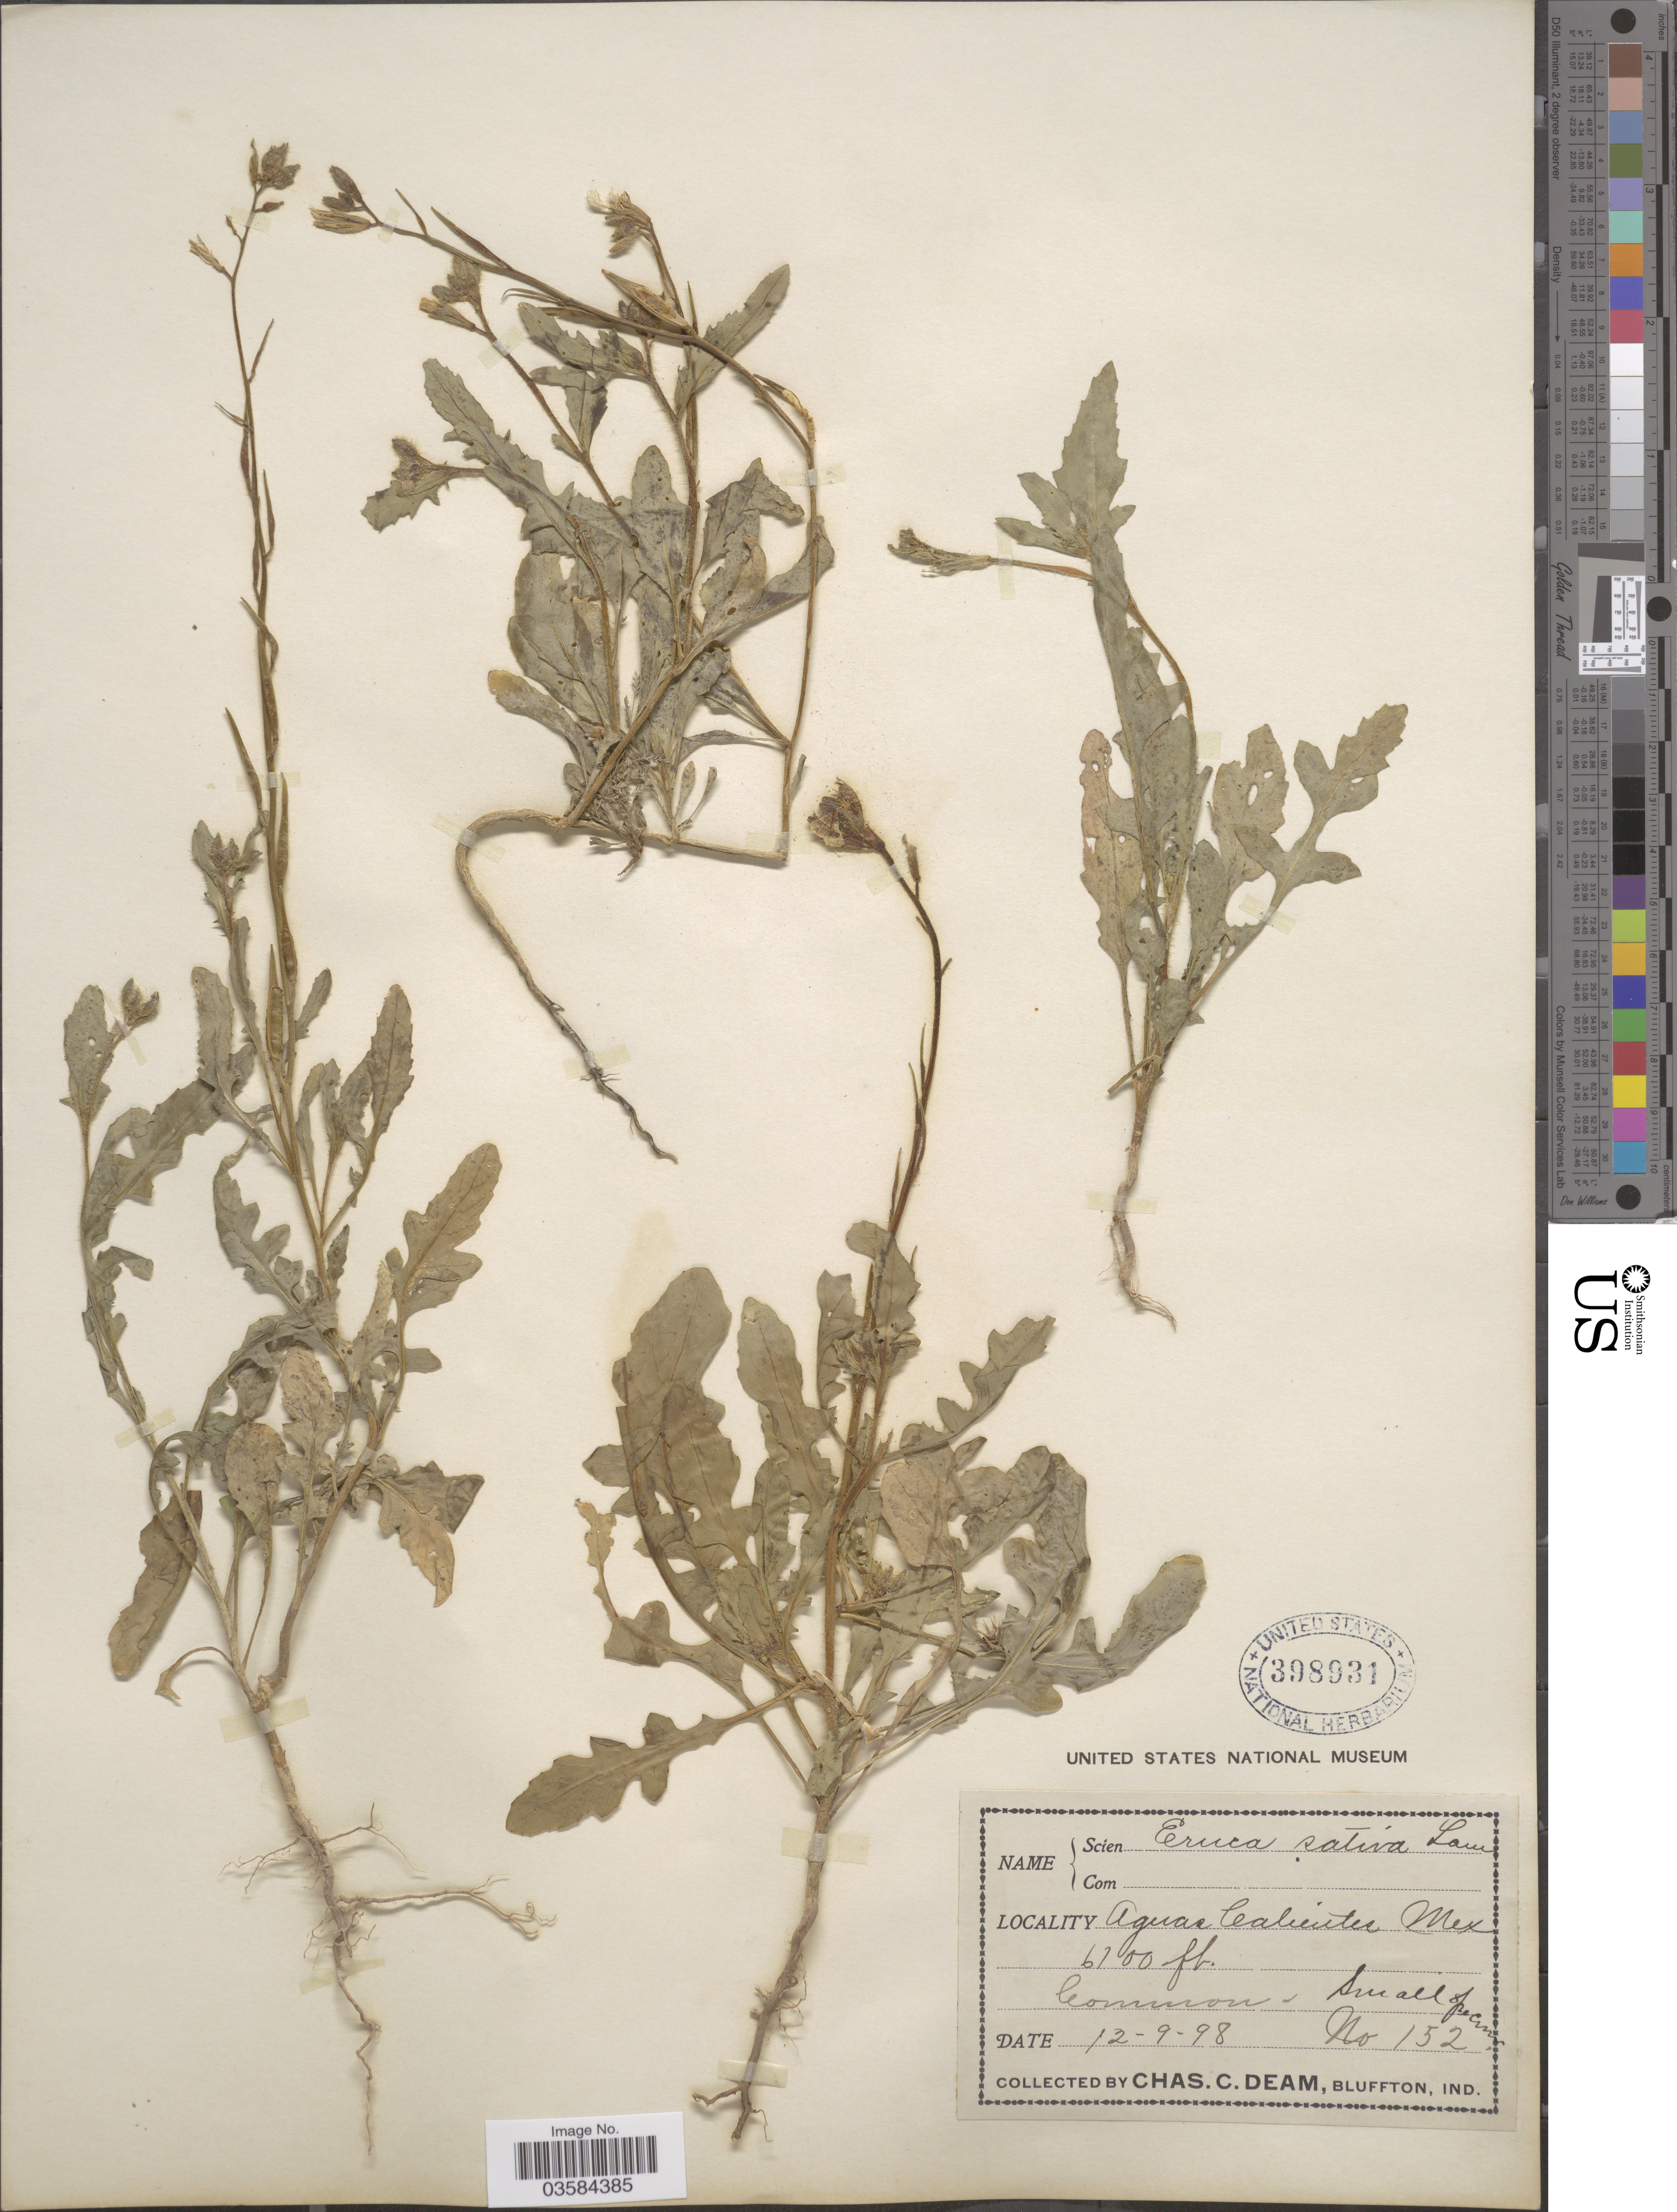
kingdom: Plantae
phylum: Tracheophyta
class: Magnoliopsida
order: Brassicales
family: Brassicaceae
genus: Eruca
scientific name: Eruca sativa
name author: Mill.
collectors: C. C. Deam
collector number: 152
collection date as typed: Transcribed d/m/y: 12/9/98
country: Mexico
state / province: Aguascalientes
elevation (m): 1859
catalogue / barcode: US 398931